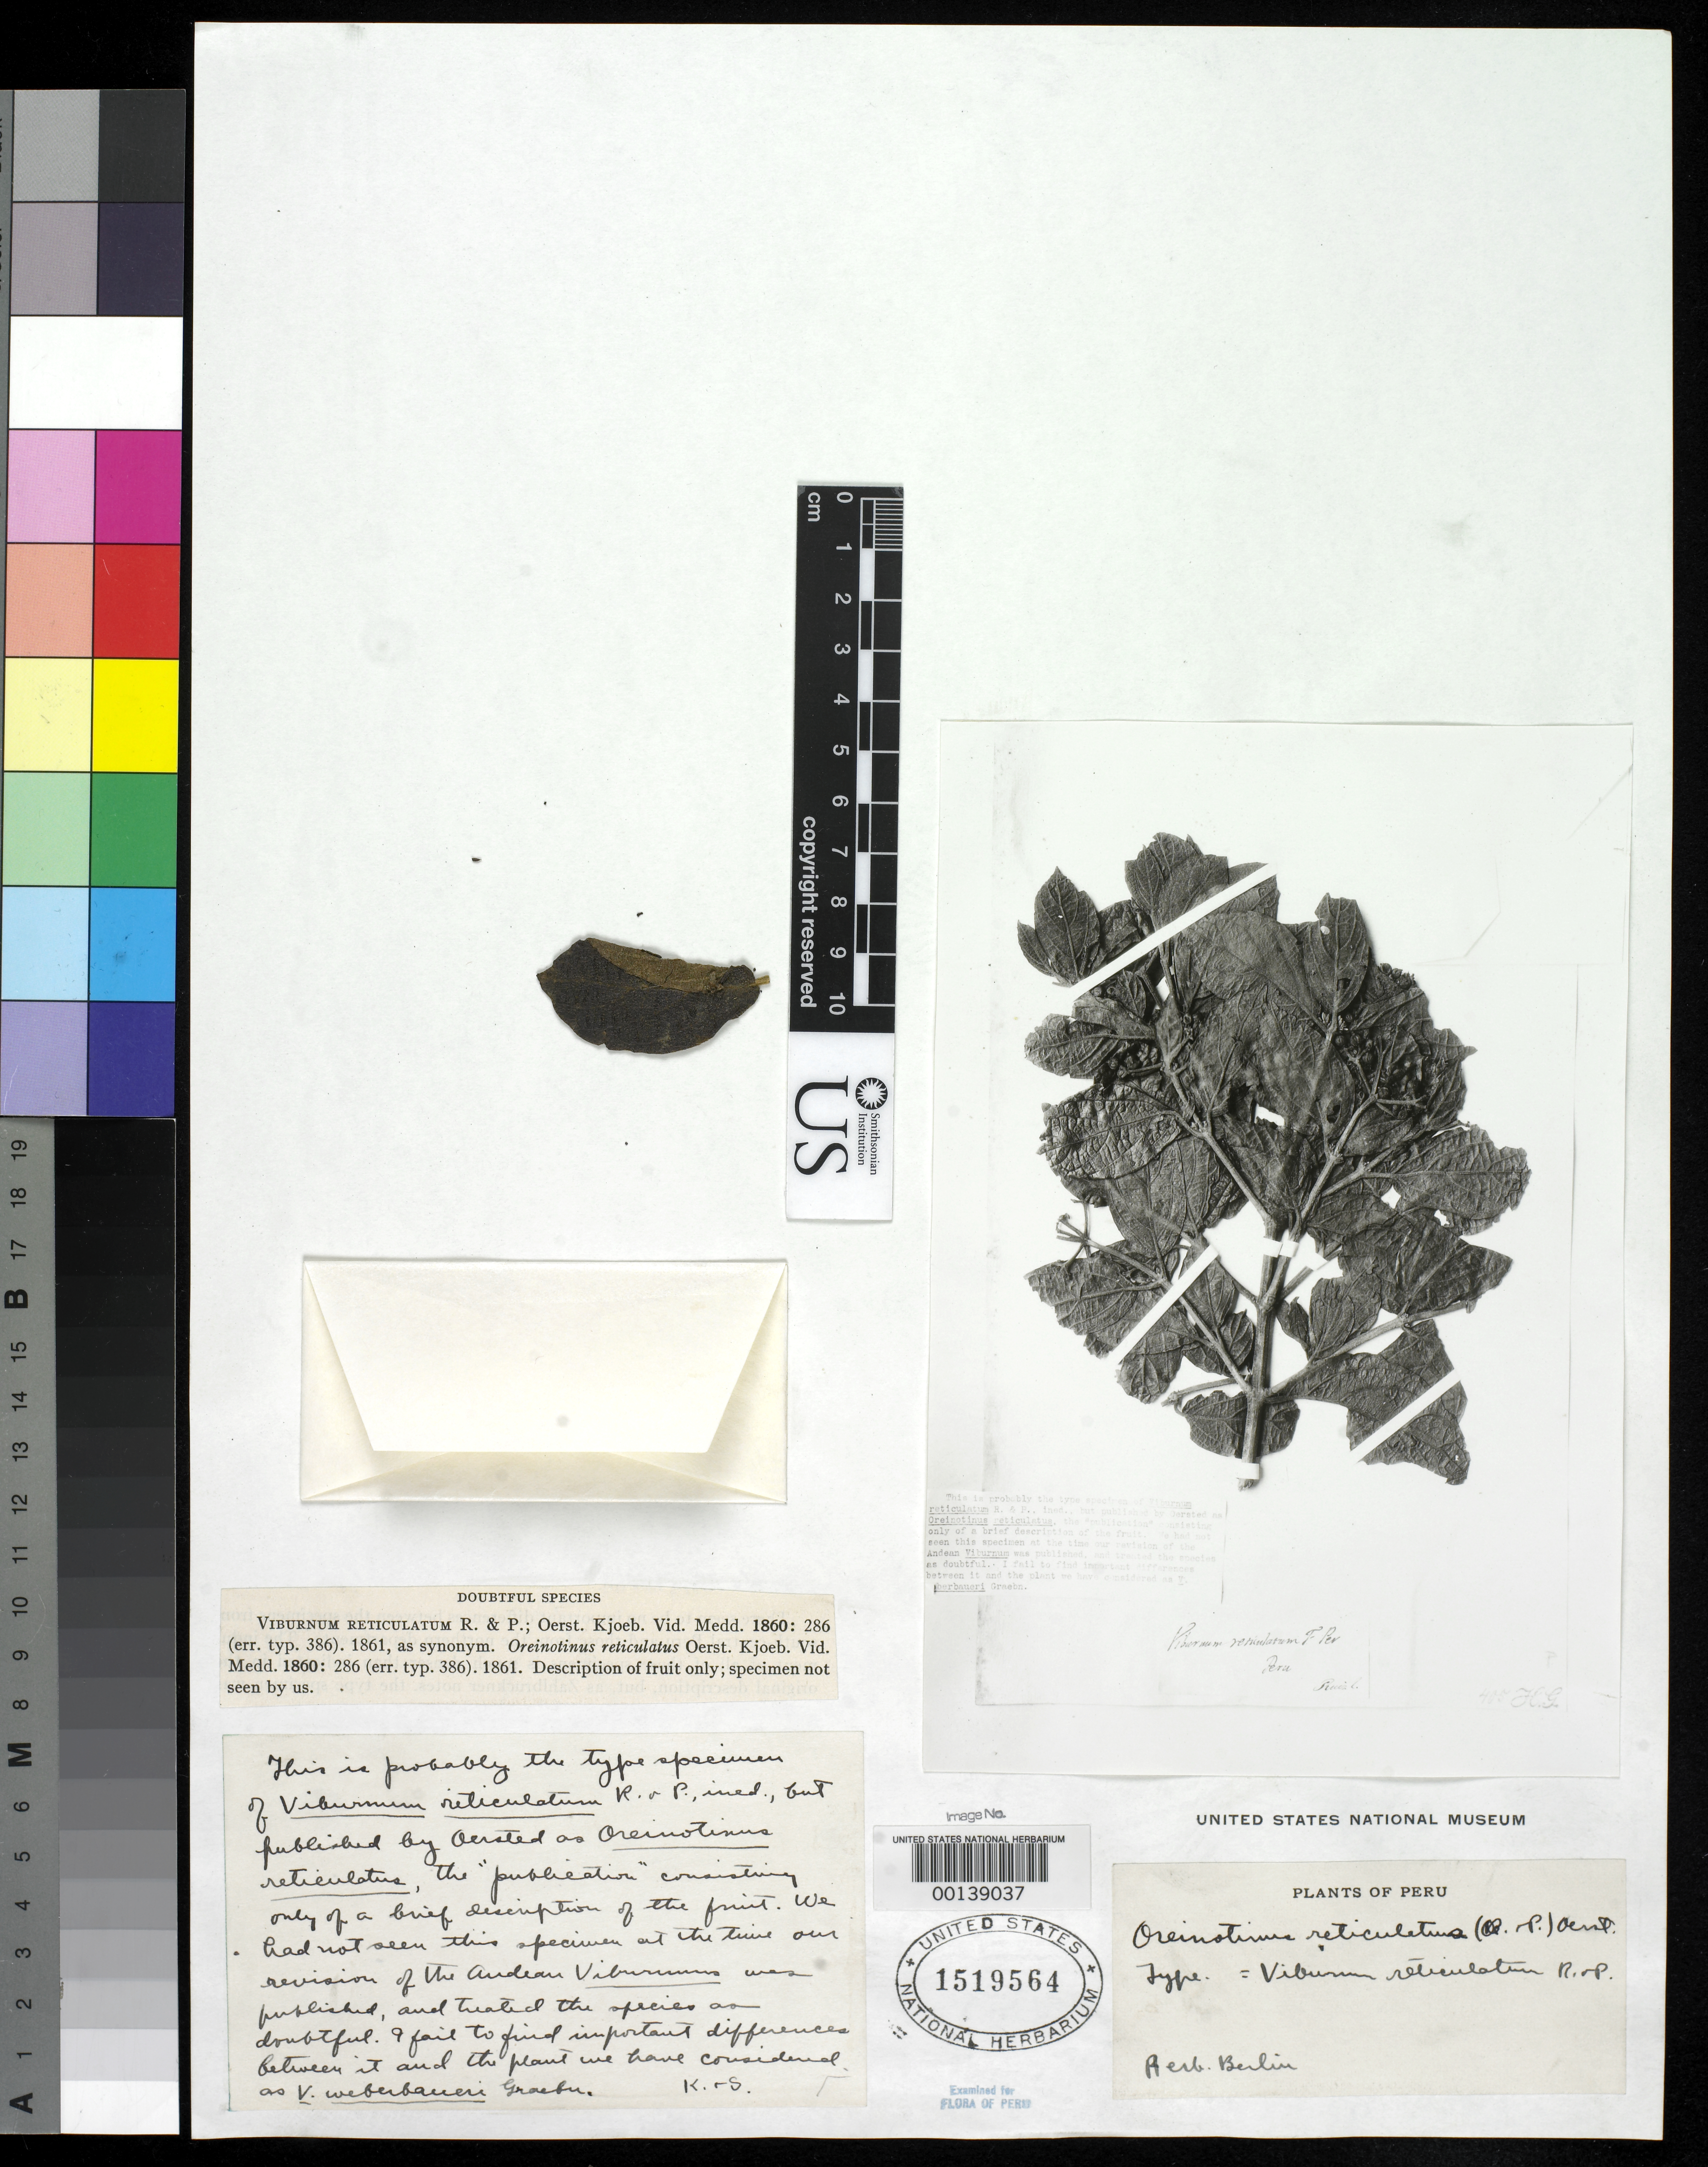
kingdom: Plantae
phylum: Tracheophyta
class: Magnoliopsida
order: Dipsacales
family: Viburnaceae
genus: Oreinotinus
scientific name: Oreinotinus reticulatus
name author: Oerst.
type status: Type Material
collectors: H. Ruiz López & J. A. Pavón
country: Peru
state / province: San Martín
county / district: Mariscal Cáceres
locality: Rio Huallaga, margen Derecha del; Balsa Probana; dtto. Tocache Nuevo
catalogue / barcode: US 1519564